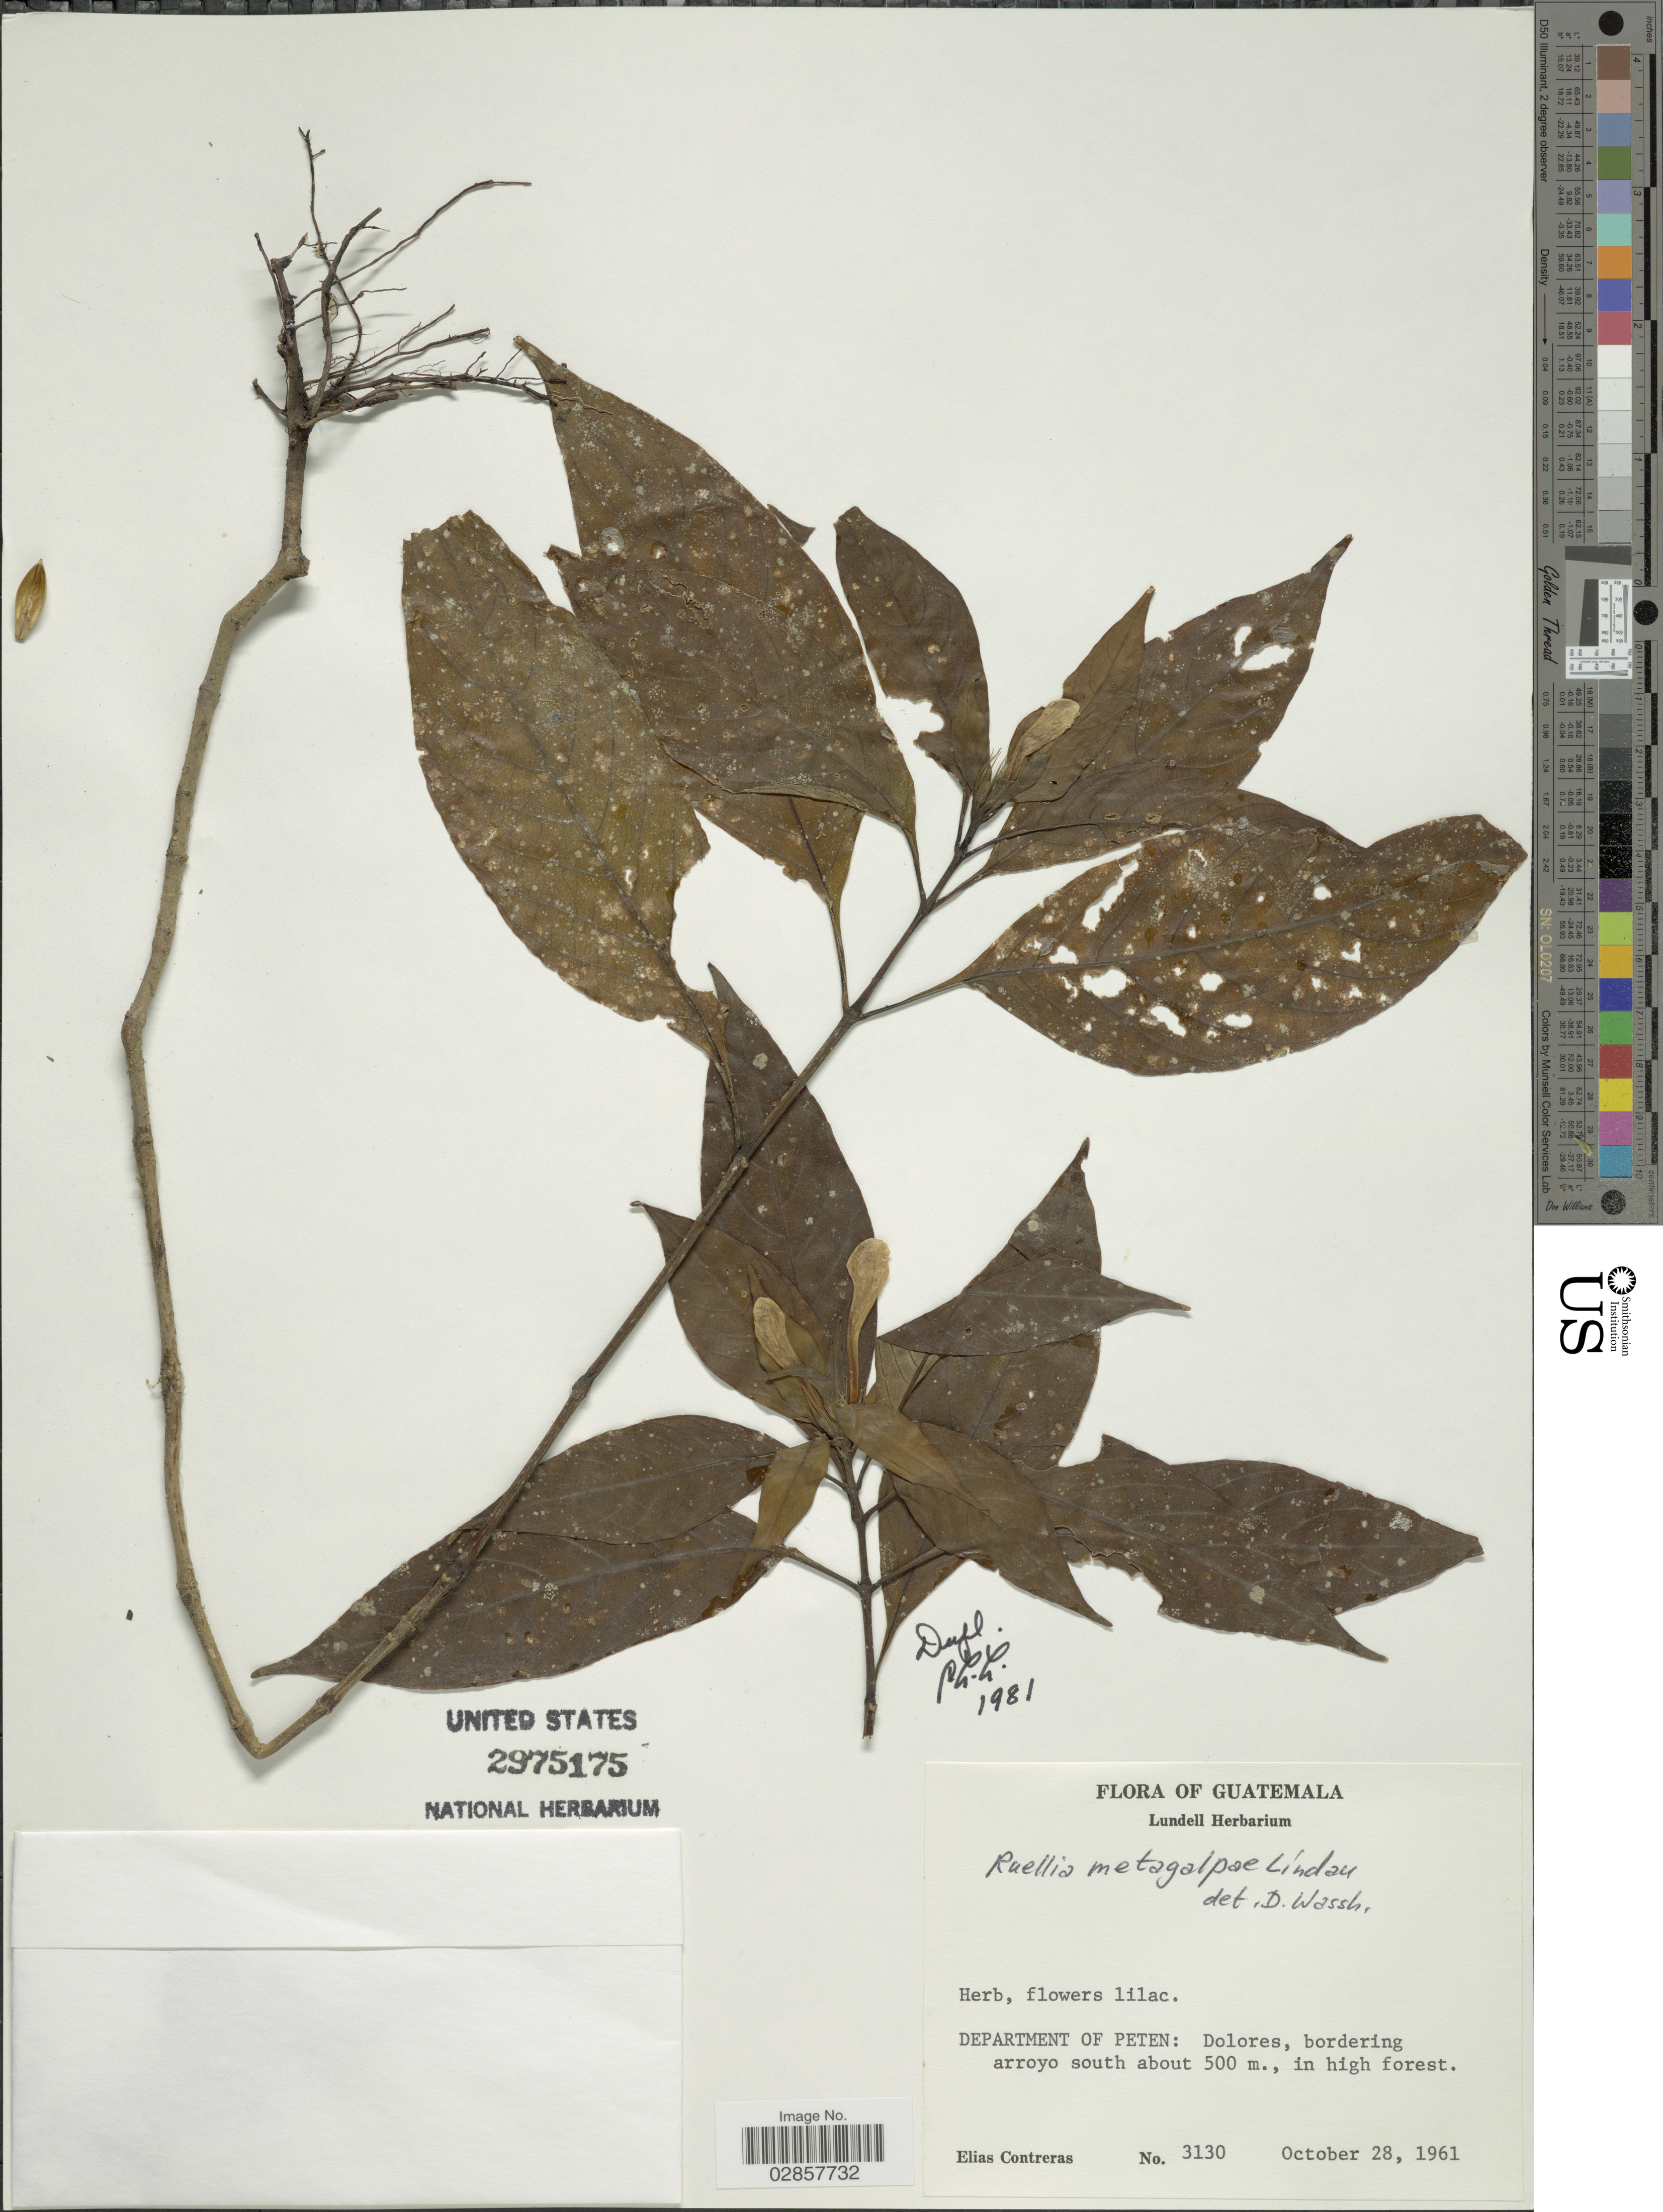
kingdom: Plantae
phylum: Tracheophyta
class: Magnoliopsida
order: Lamiales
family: Acanthaceae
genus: Ruellia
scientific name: Ruellia matagalpae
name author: Lindau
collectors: E. Contreras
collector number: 3130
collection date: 1961-10-28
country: Guatemala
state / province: El Petén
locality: Department of Peten: Dolores, bordering arroyo south.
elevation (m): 500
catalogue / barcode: US 2975175